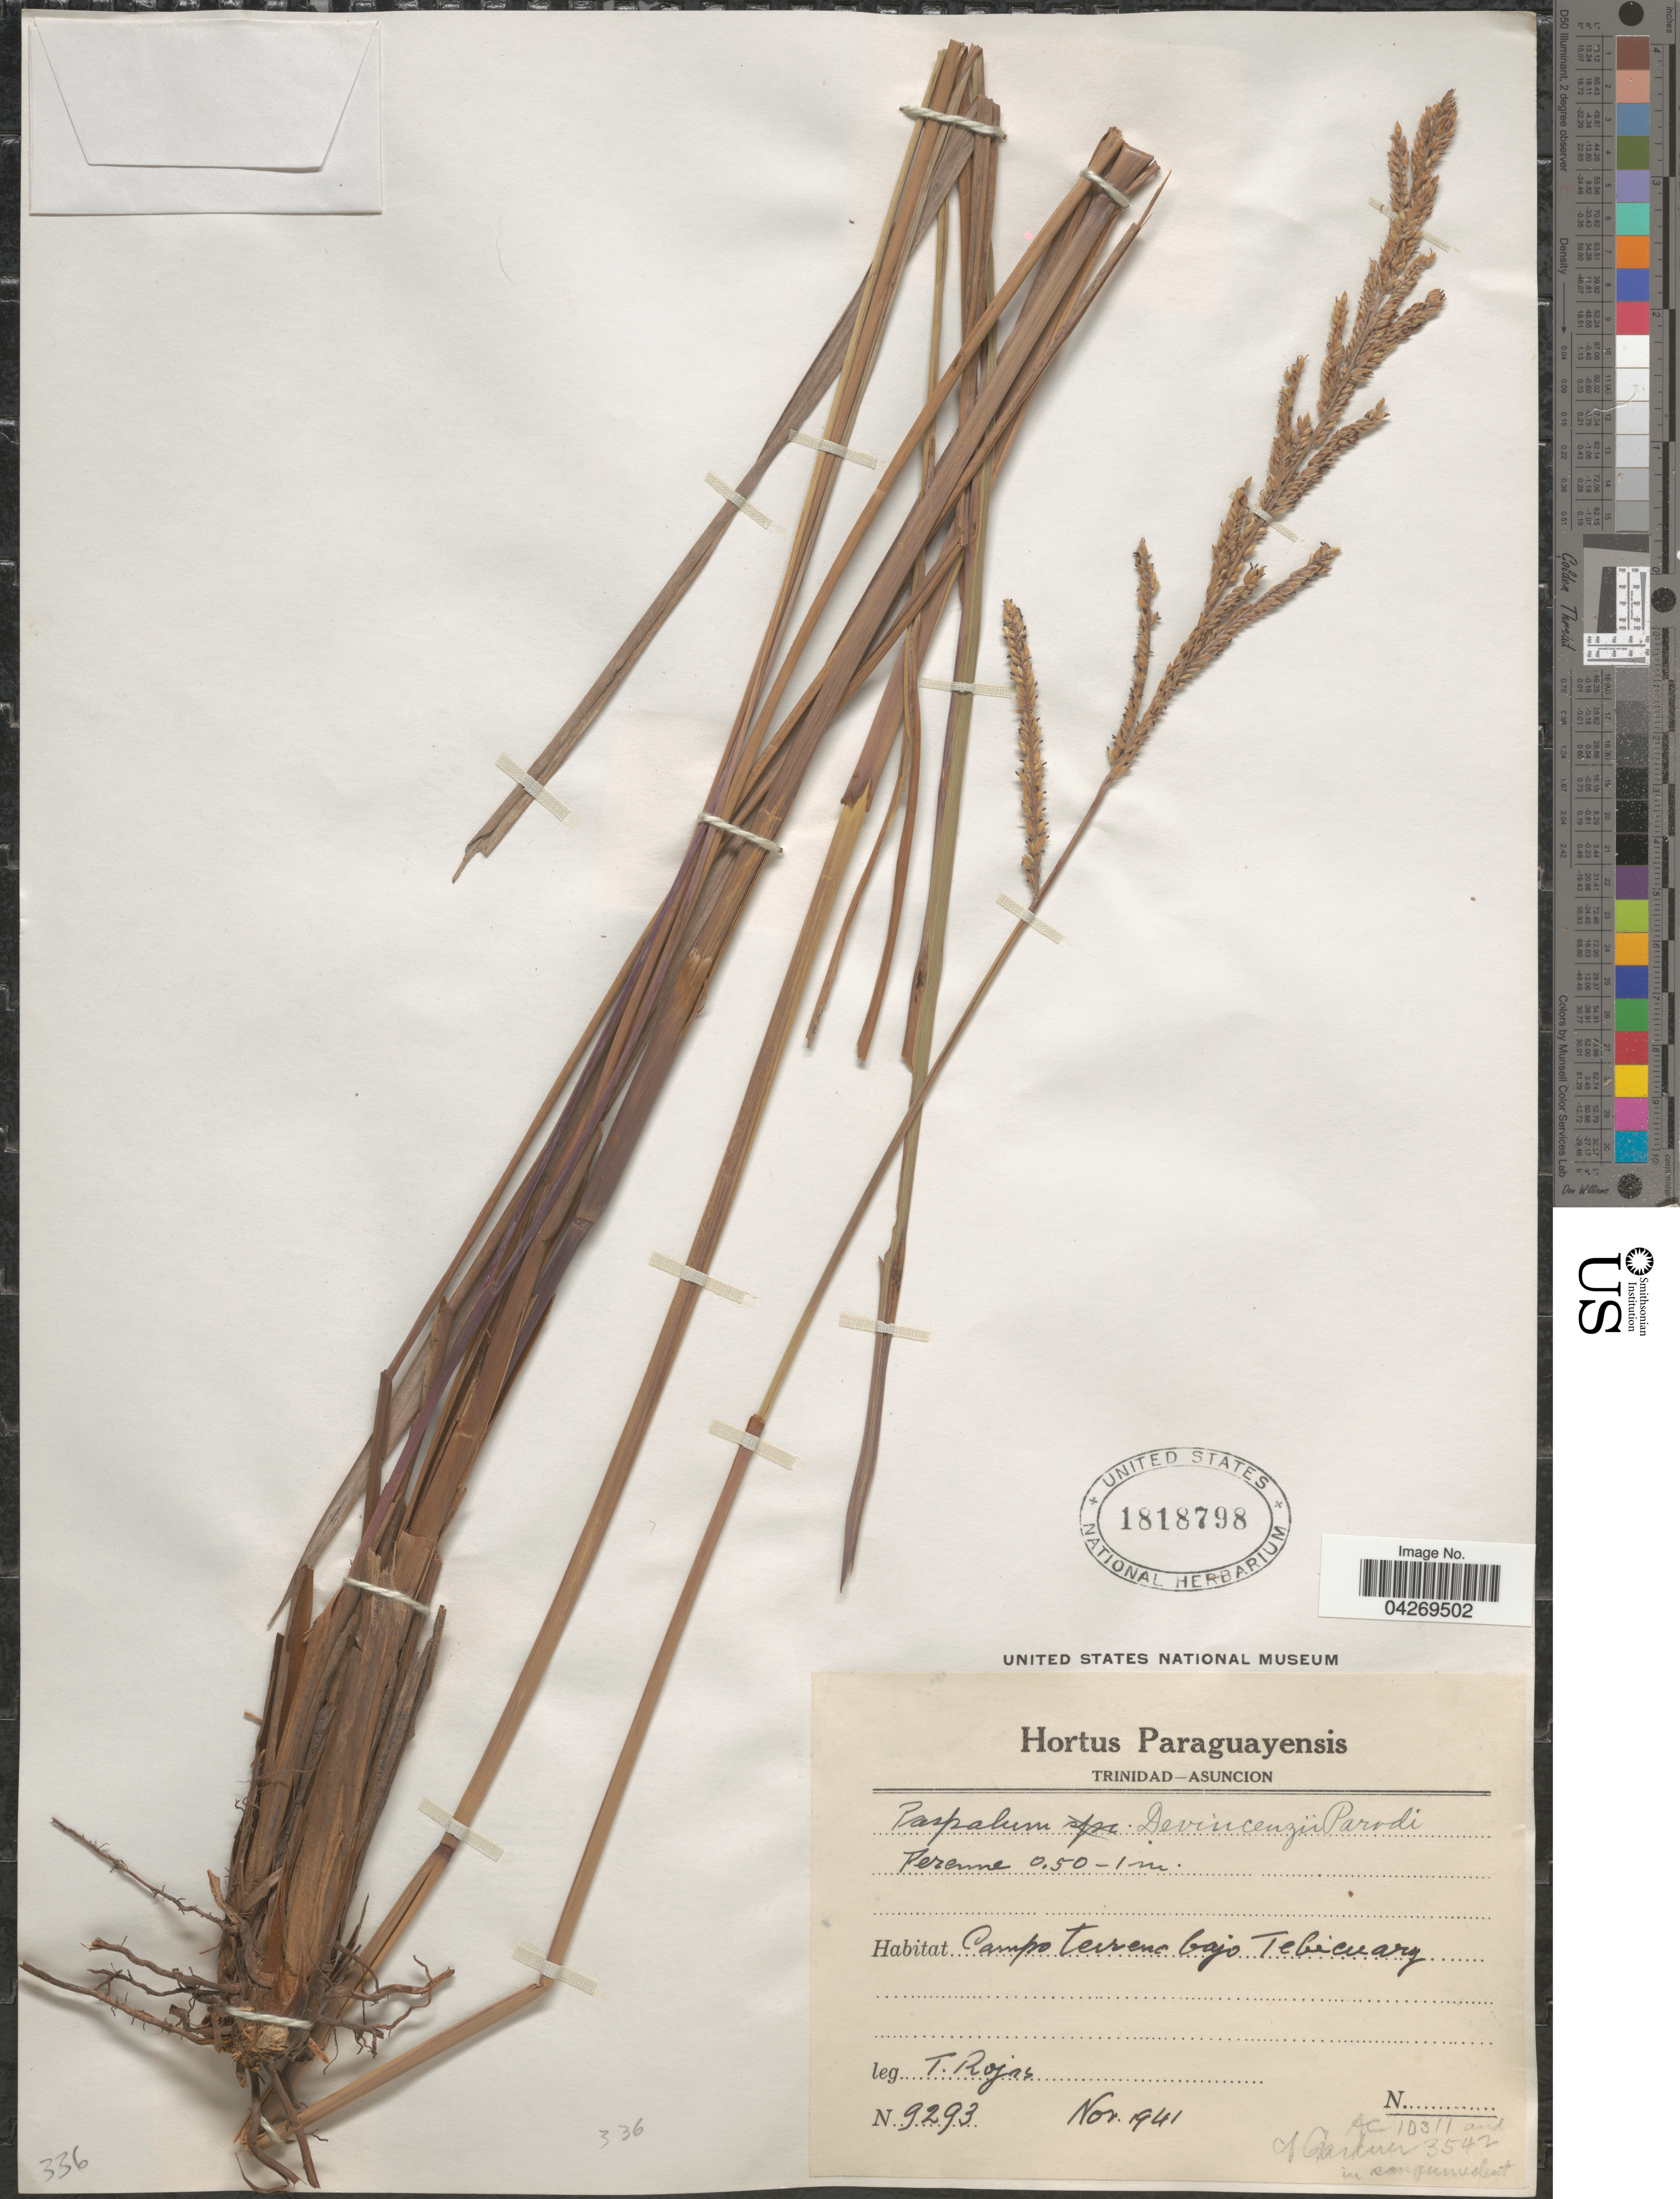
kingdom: Plantae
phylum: Tracheophyta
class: Liliopsida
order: Poales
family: Poaceae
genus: Paspalum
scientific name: Paspalum durifolium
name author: Mez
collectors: T. Rojas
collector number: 9293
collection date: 1941-11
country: Paraguay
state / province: Asuncion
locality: Campo terreno bajo Tebicuary.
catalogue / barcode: US 1818798